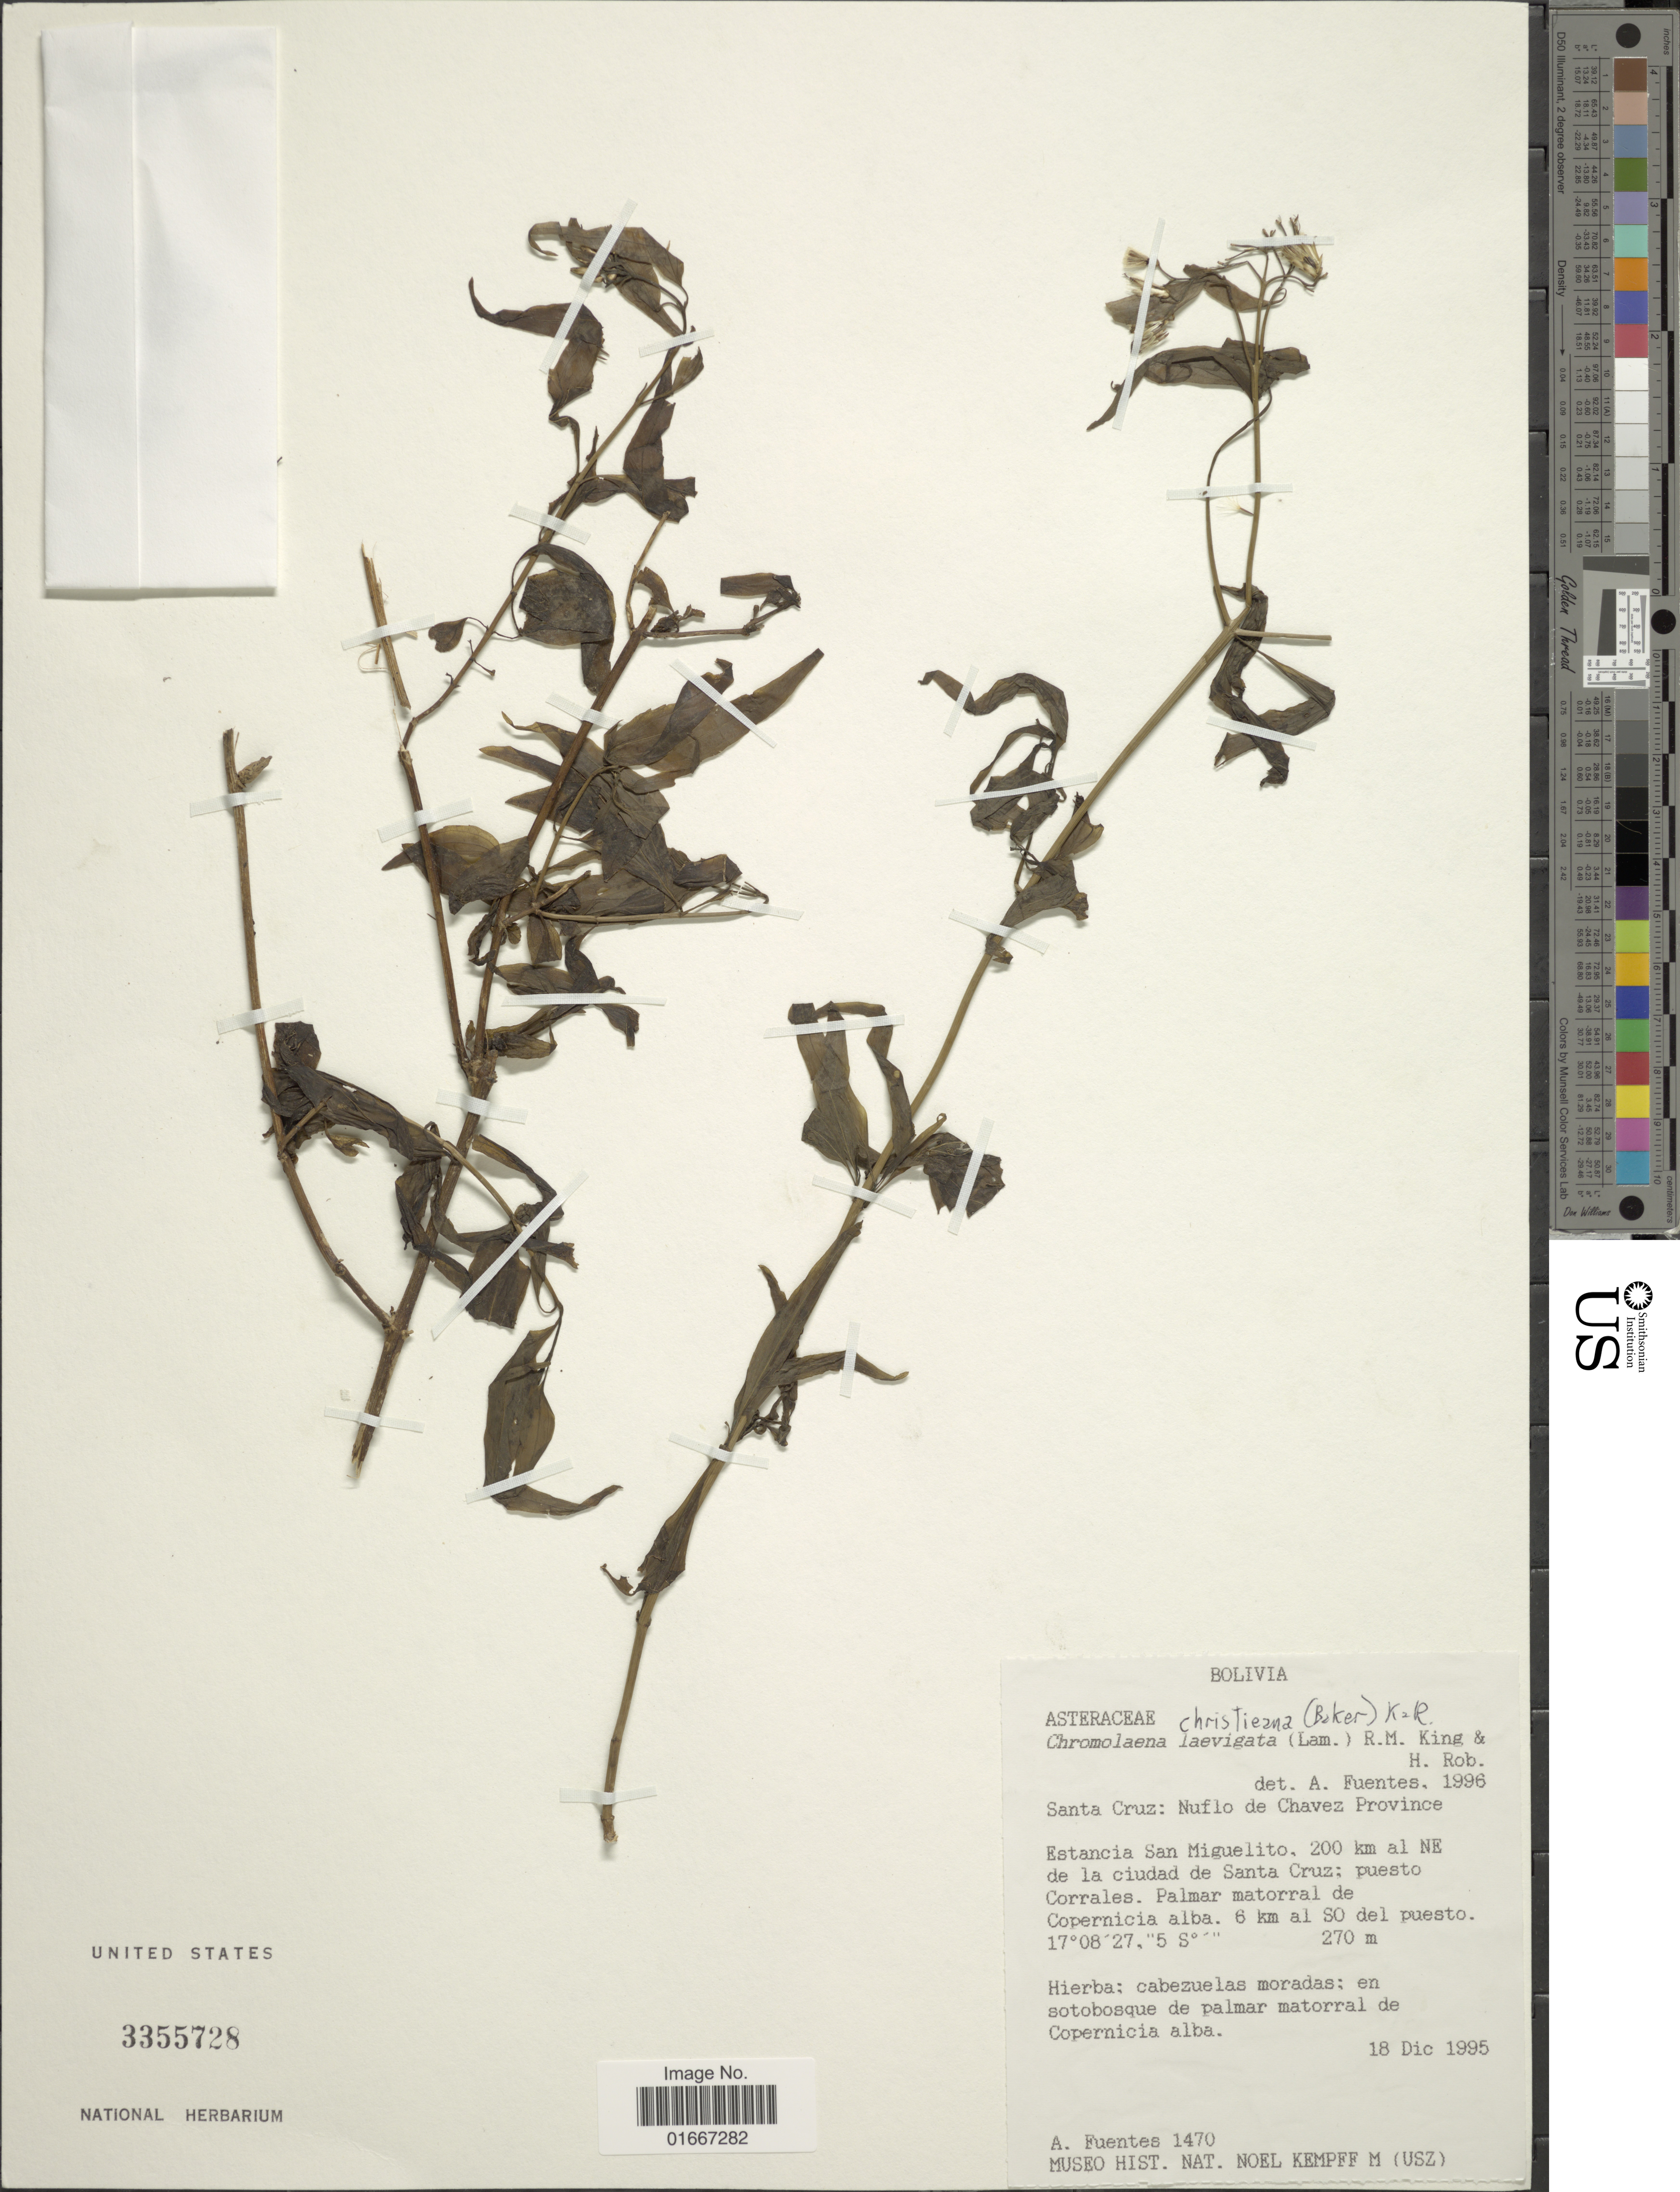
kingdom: Plantae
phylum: Tracheophyta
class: Magnoliopsida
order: Asterales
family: Asteraceae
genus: Chromolaena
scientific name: Chromolaena christieana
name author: (Baker) R.M. King & H. Rob.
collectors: A. Fuentes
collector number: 1470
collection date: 1995-12-18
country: Bolivia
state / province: Santa Cruz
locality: Nuflo de Chavez Province, Estancia San Miguelito, 200 km al NE de la ciudad de Santa Cruz puesto Corrales. Palmar matorral de Copernicia alba. 6 km al SO del puesto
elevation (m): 270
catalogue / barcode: US 3355728